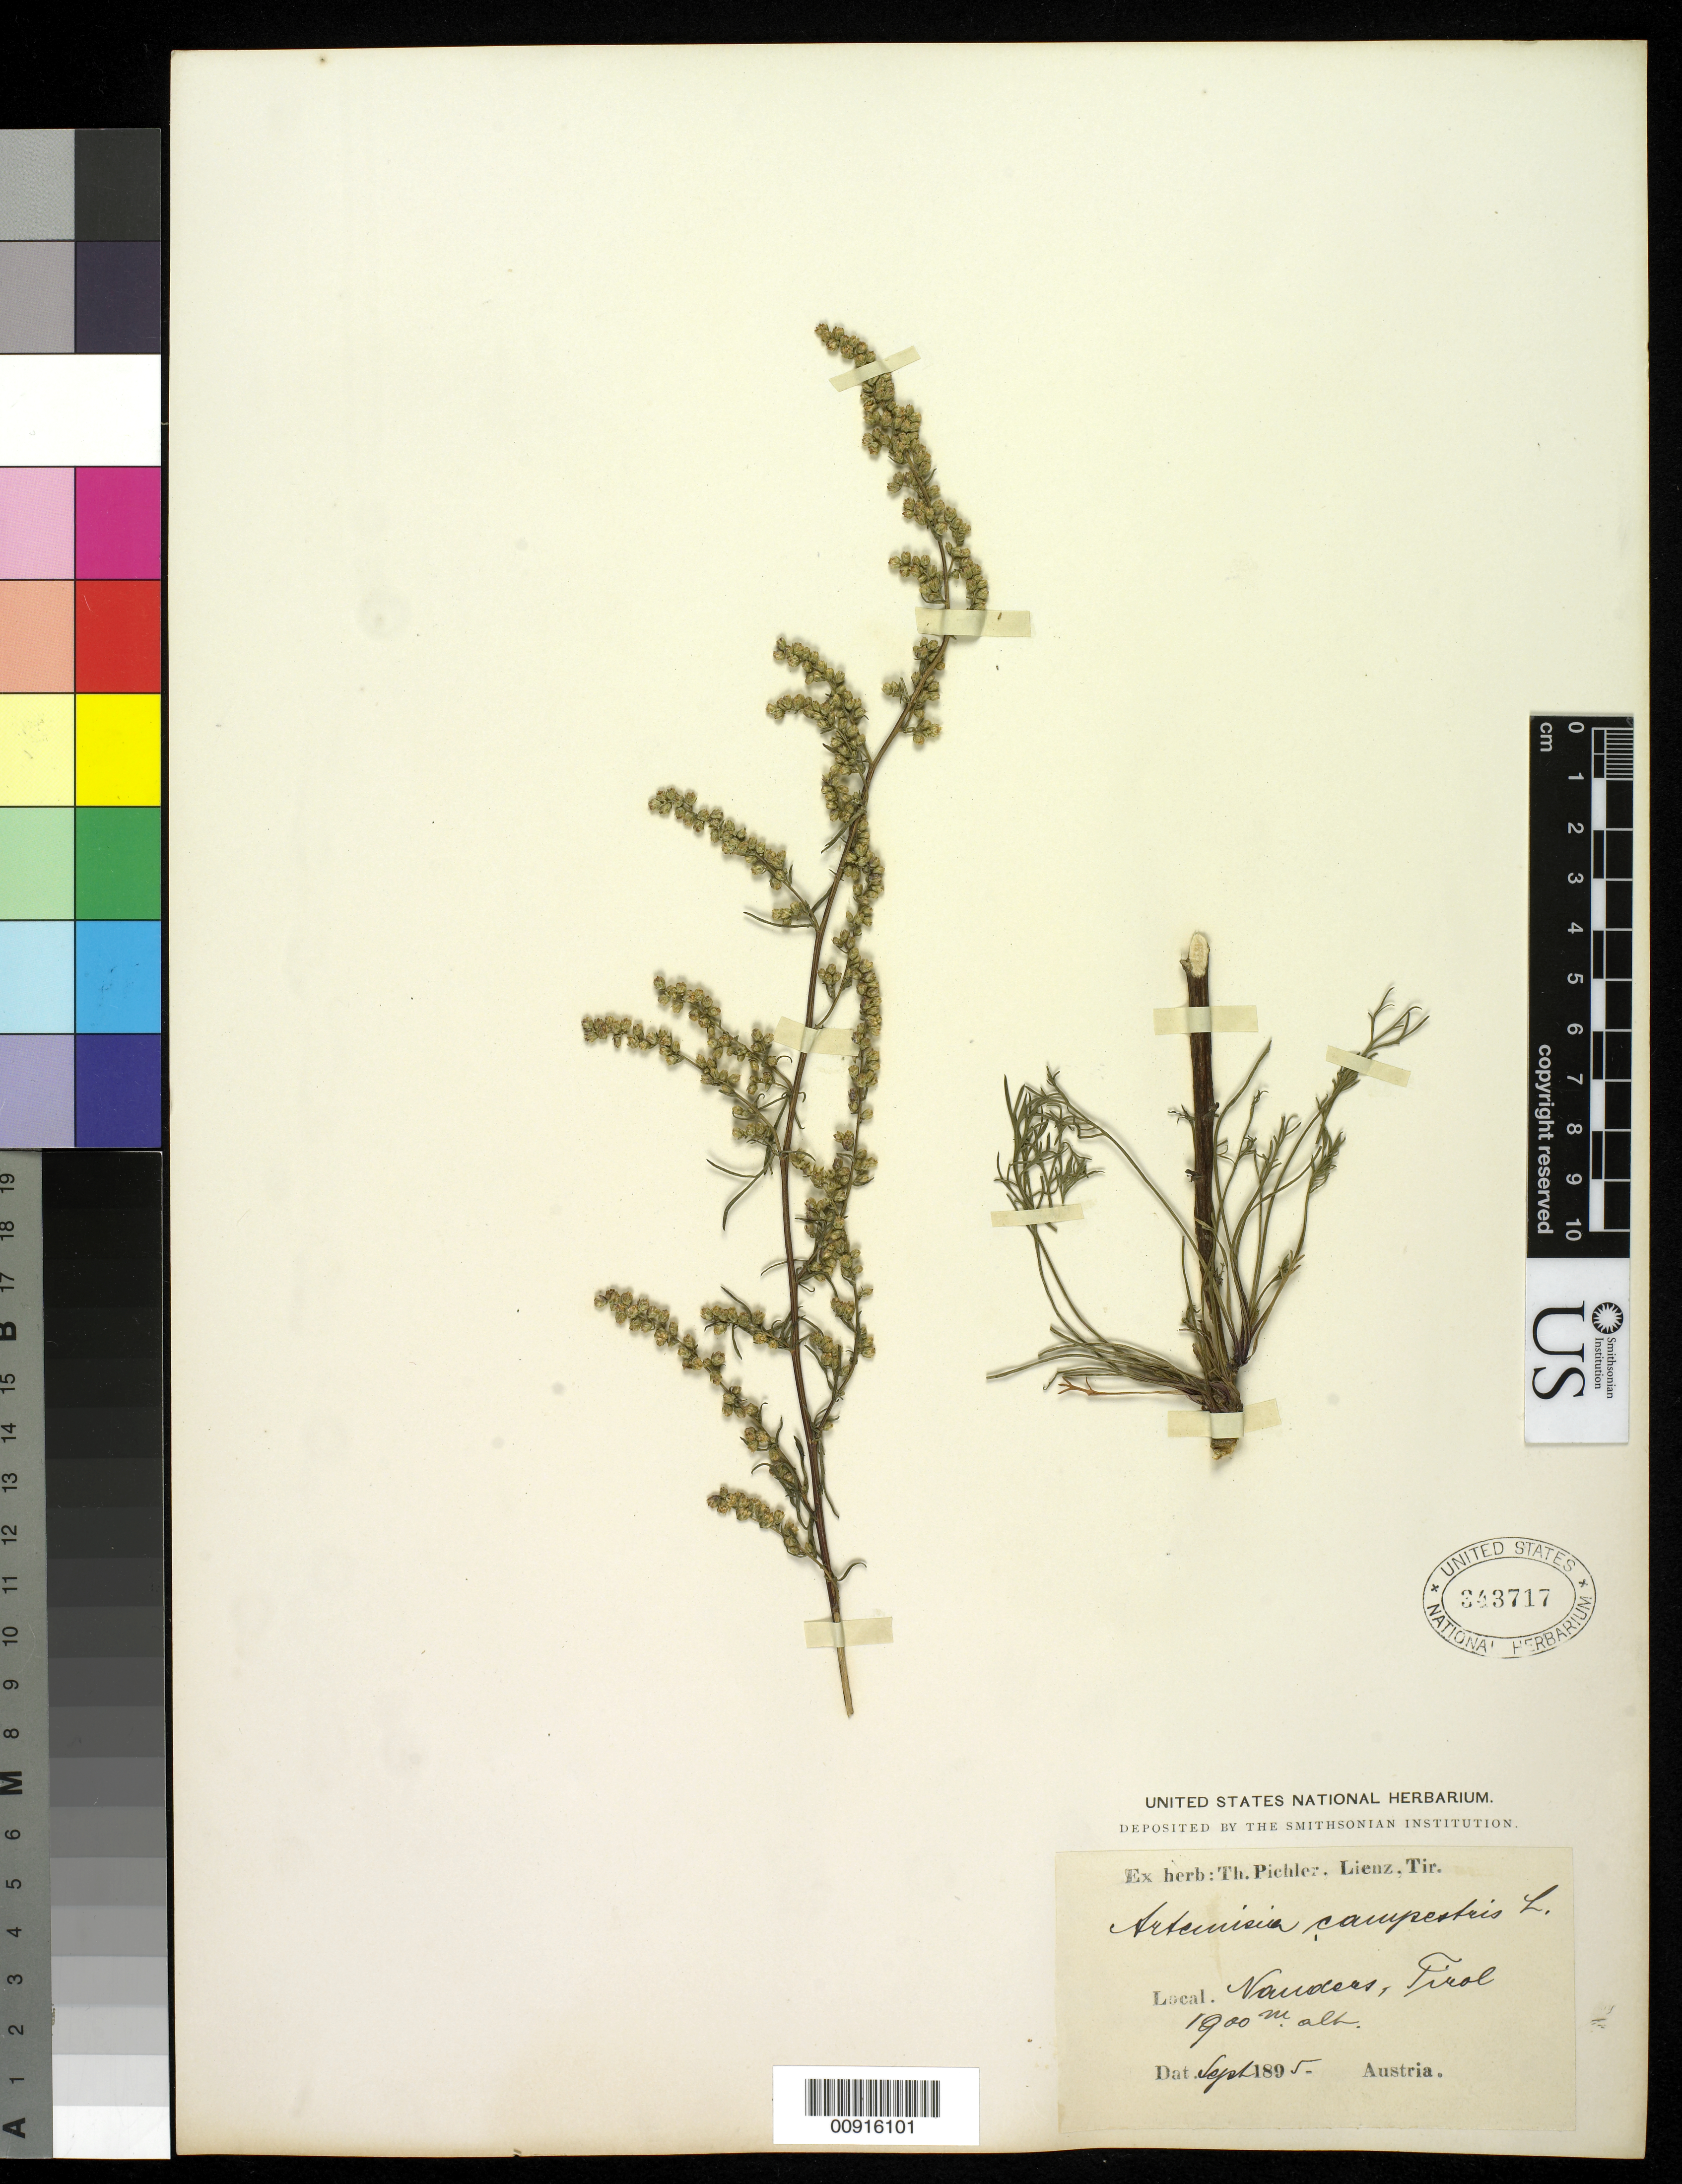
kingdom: Plantae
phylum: Tracheophyta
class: Magnoliopsida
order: Asterales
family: Asteraceae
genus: Artemisia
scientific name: Artemisia campestris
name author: L.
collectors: ex herb. T. Pichler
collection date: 1895-09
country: Austria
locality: Vauders, Firol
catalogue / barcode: US 343717